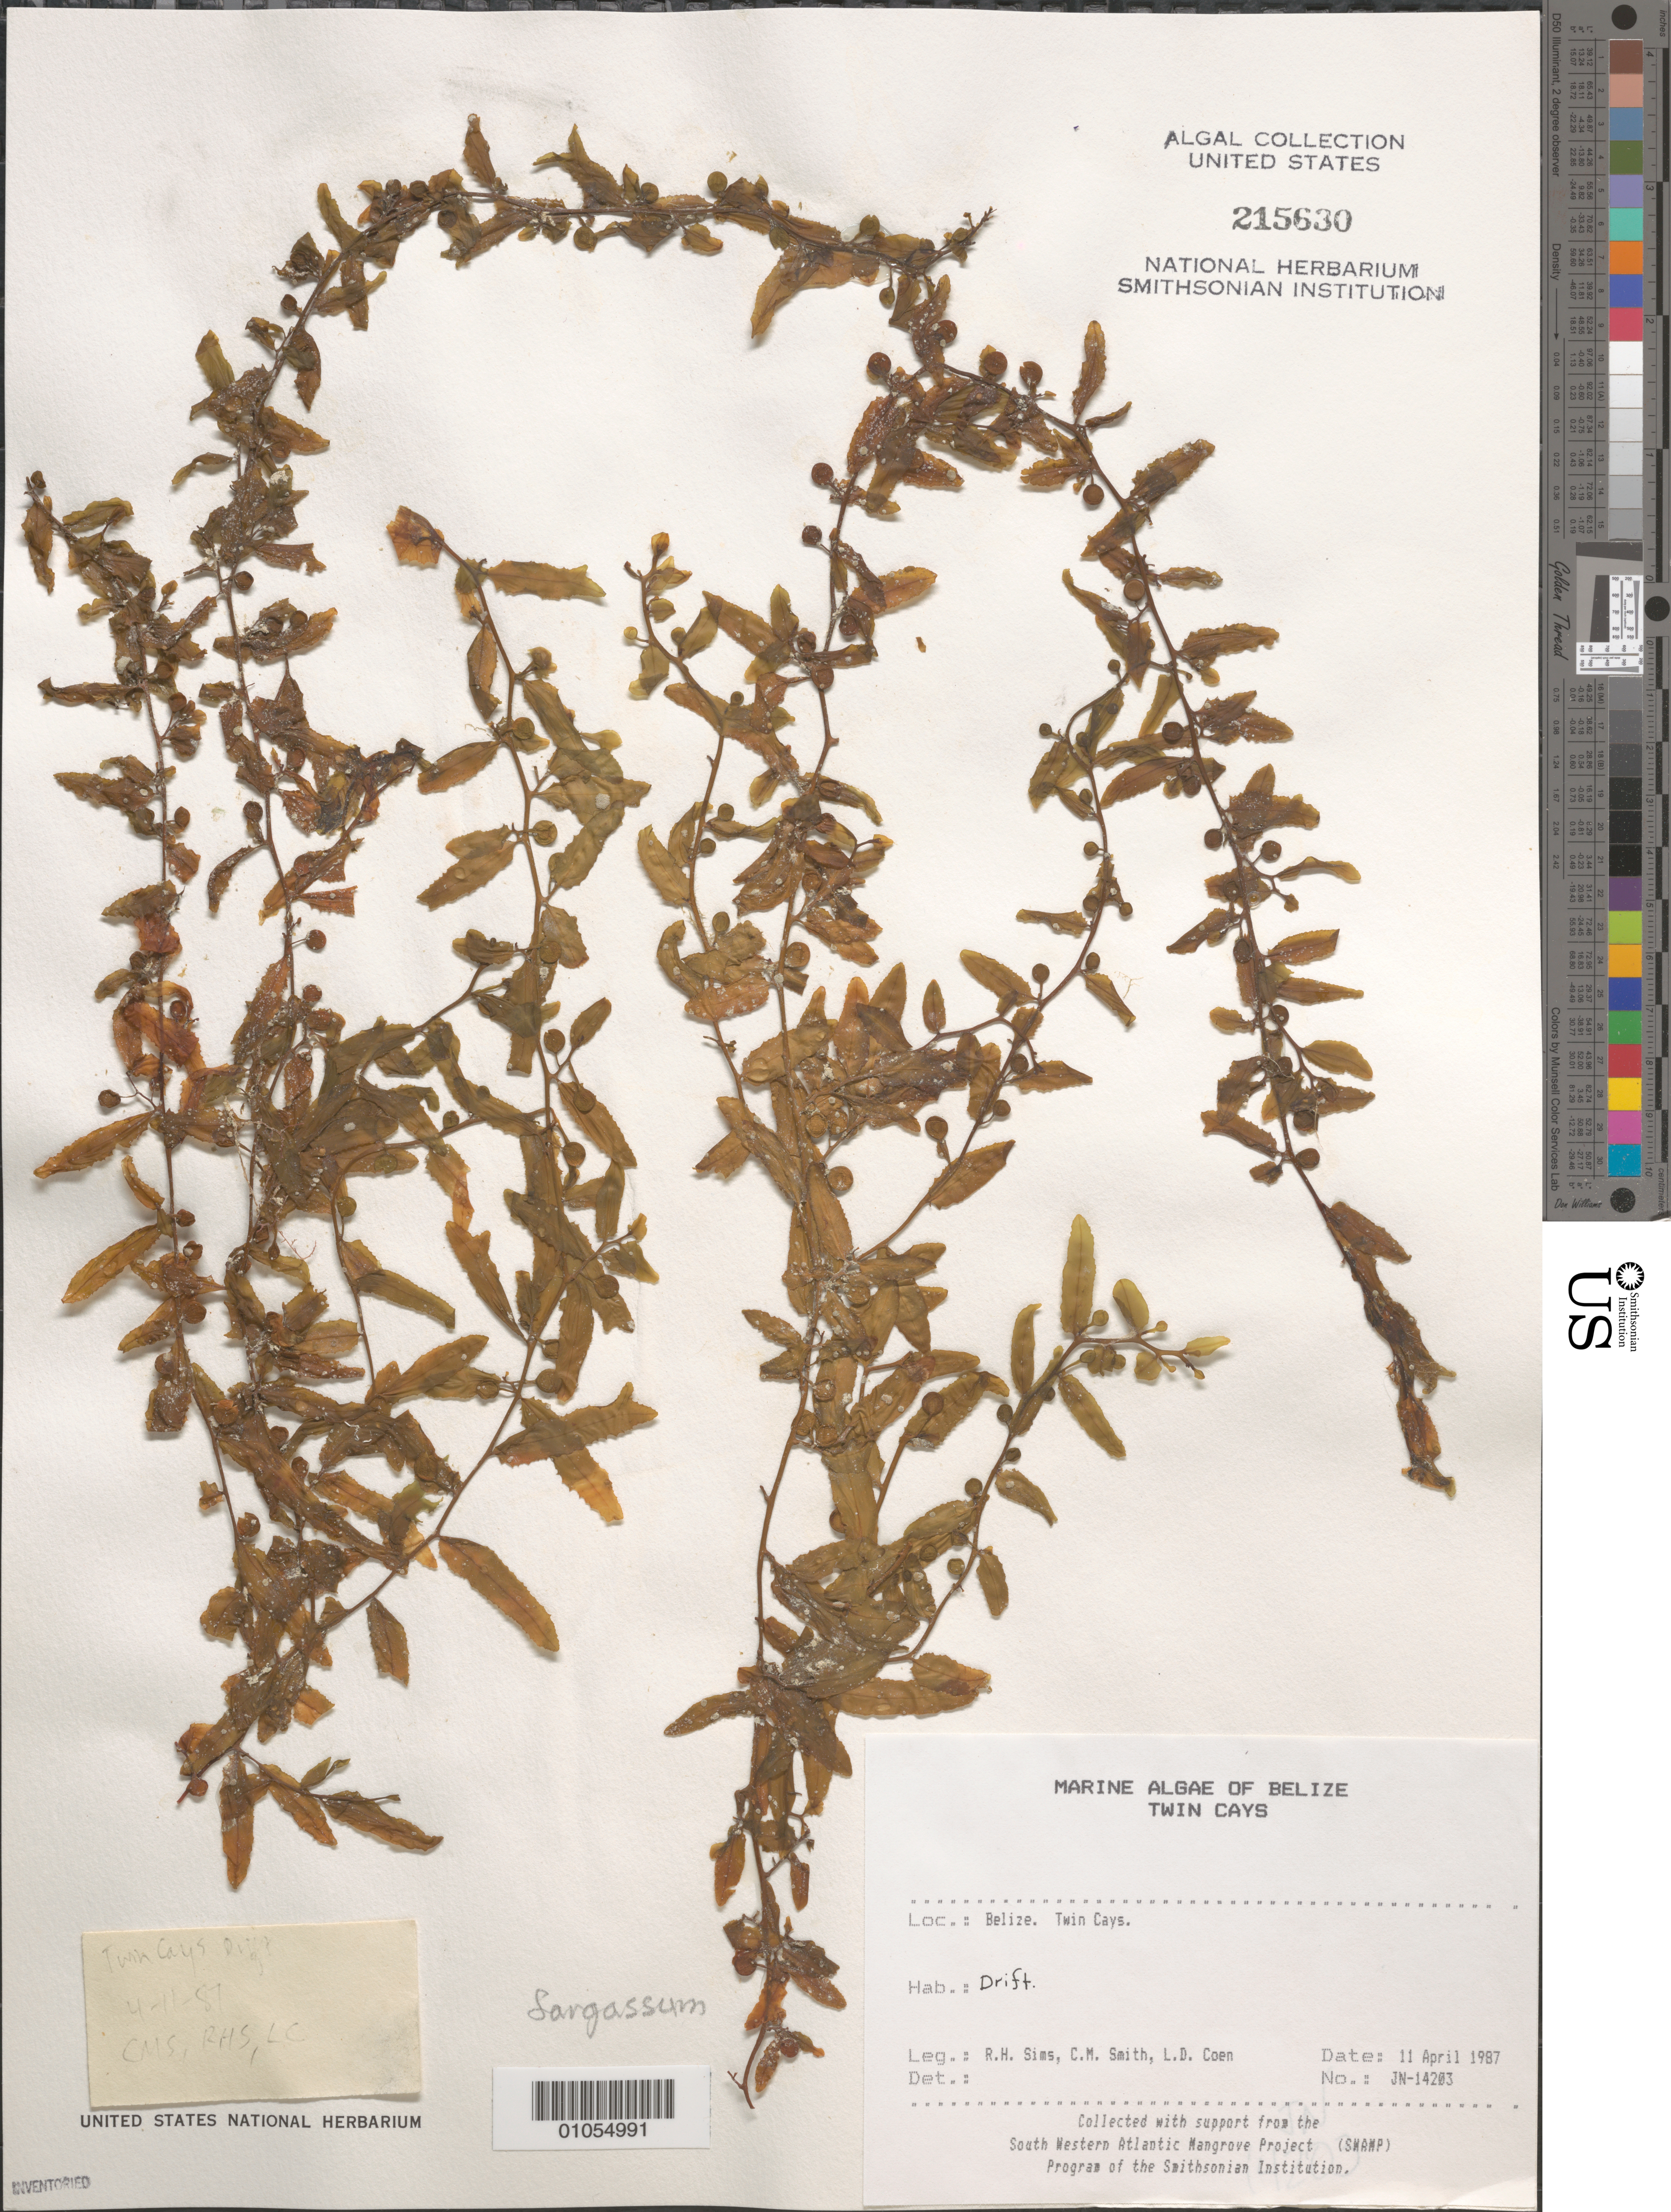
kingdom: Chromista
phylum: Ochrophyta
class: Phaeophyceae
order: Fucales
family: Sargassaceae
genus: Sargassum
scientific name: Sargassum fluitans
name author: (Børgesen) Børgesen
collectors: R. H. Sims, C. M. Smith & L. Coen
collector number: JN-14203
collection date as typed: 11 Apr 1987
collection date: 1987-04-11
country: Belize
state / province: Stann Creek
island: Twin Cays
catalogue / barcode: US 215630